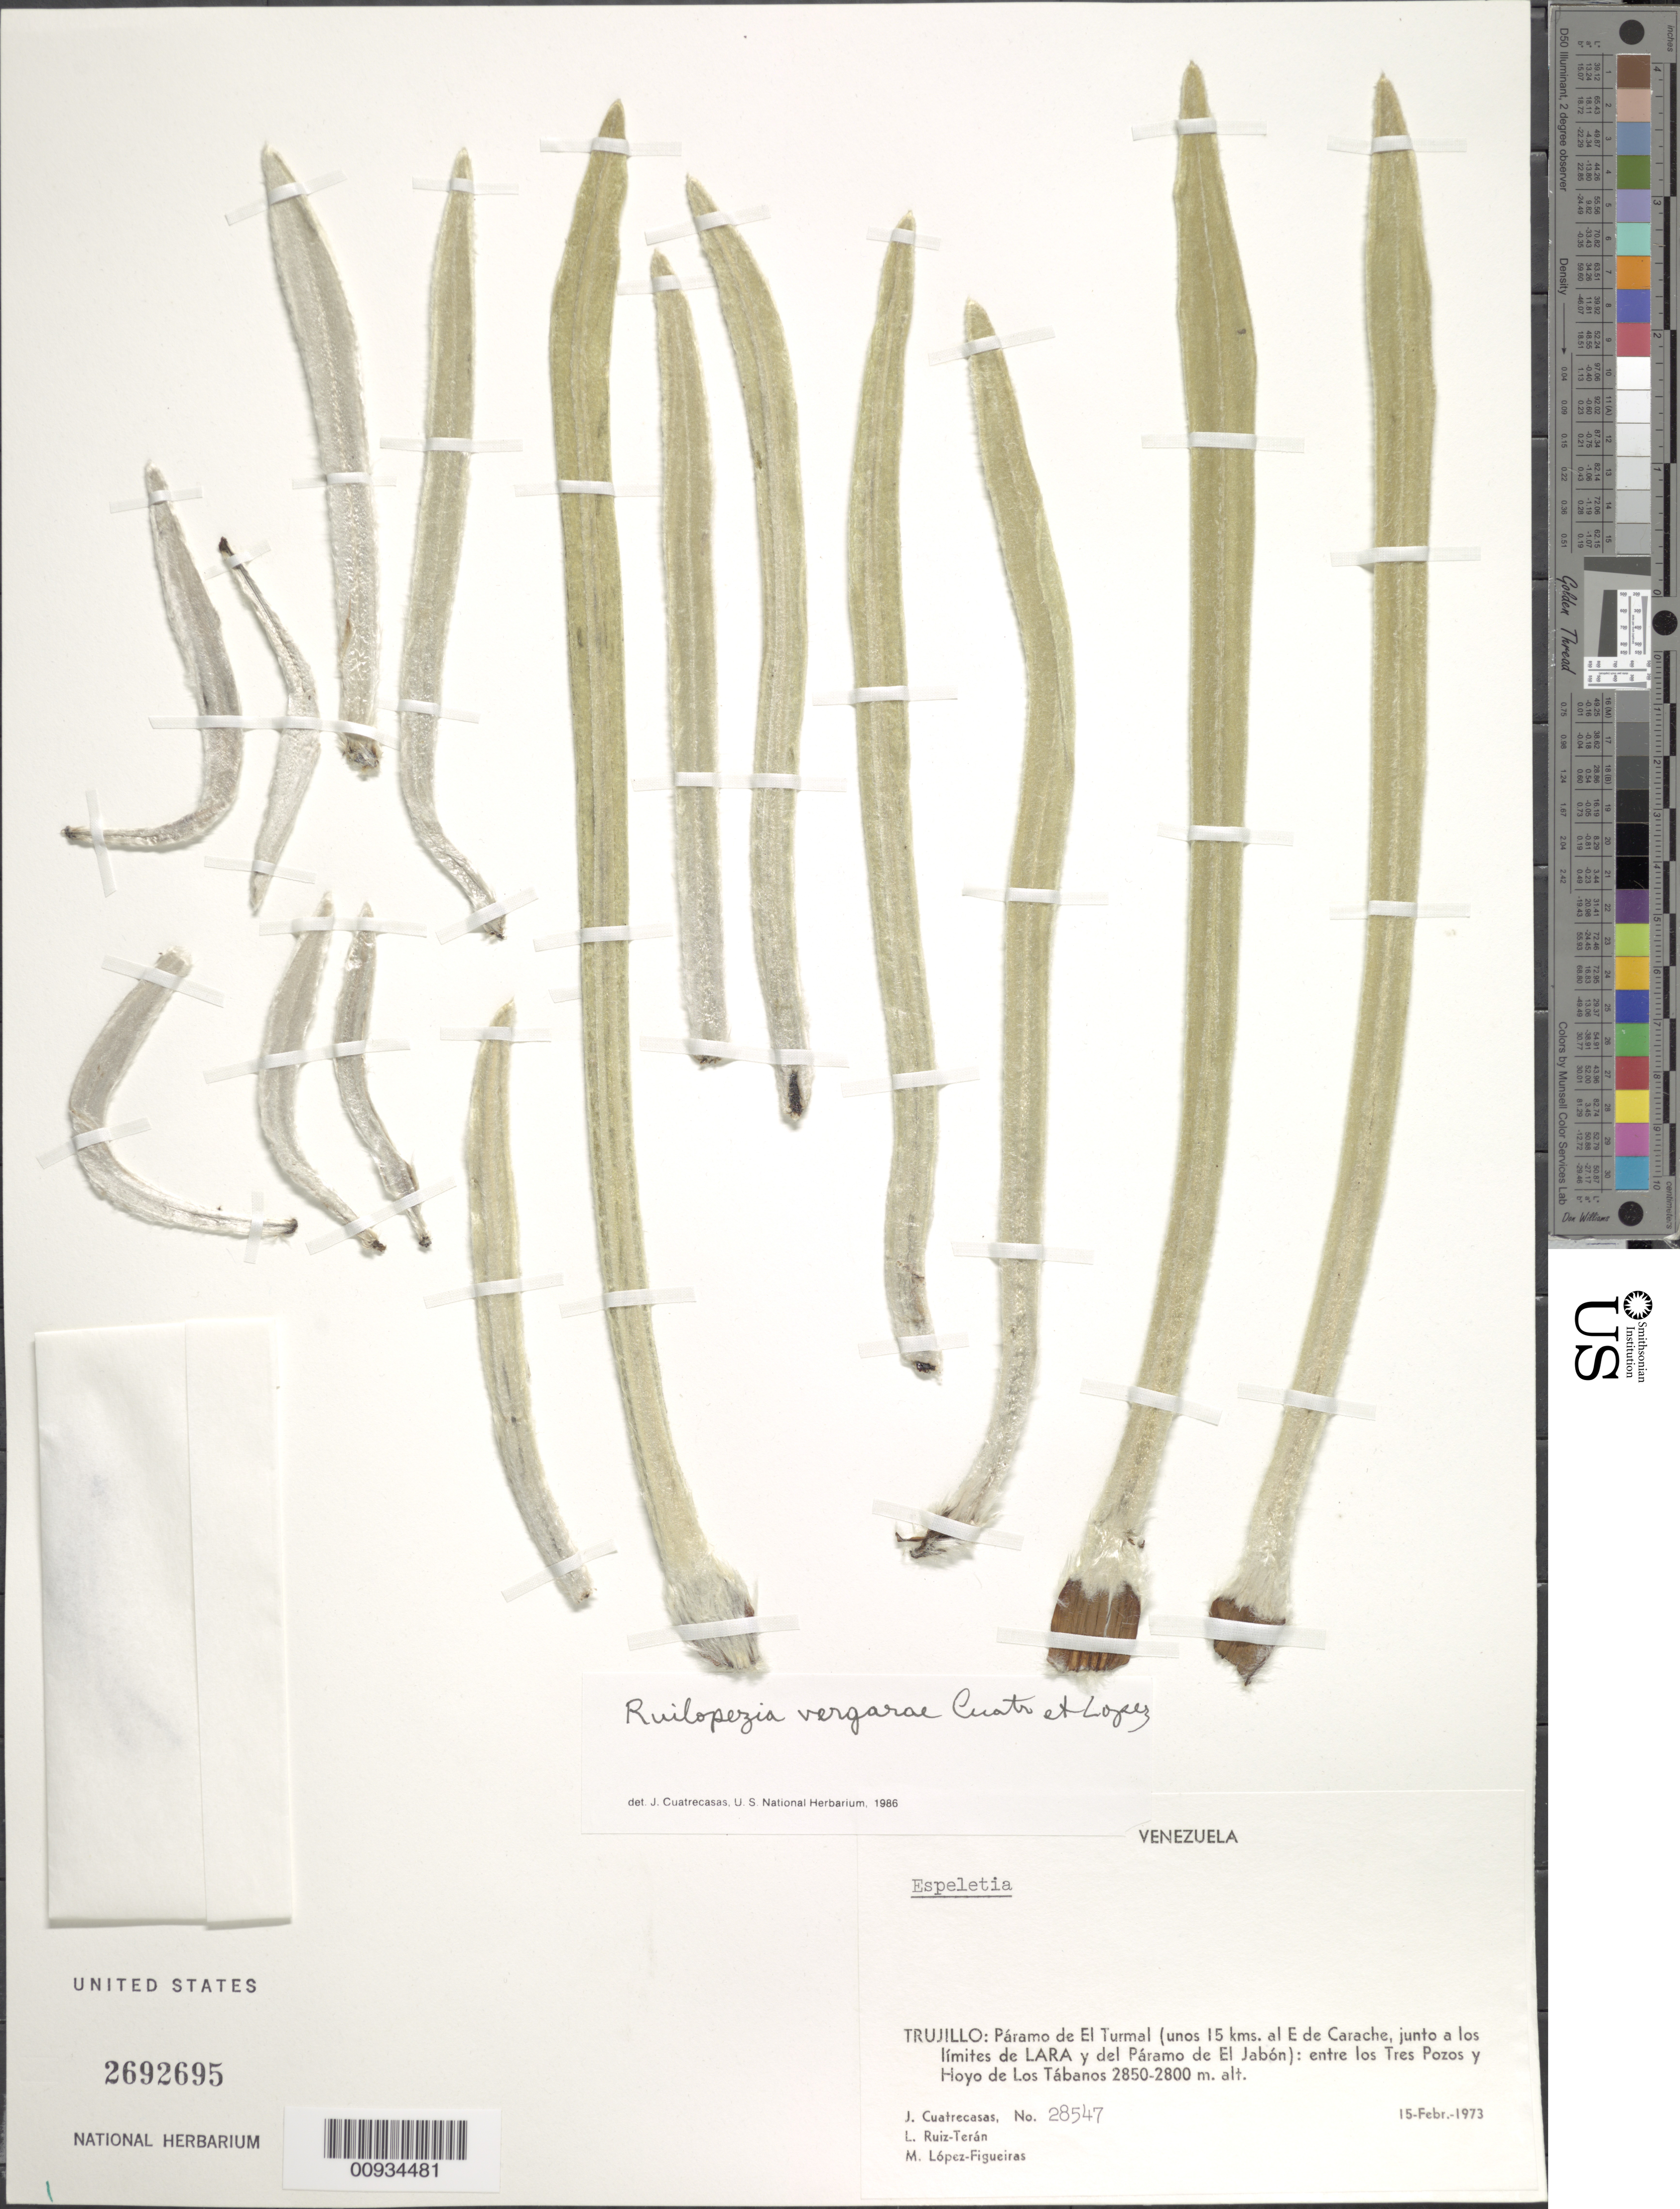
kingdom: Plantae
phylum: Tracheophyta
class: Magnoliopsida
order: Asterales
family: Asteraceae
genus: Ruilopezia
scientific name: Ruilopezia vergarae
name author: Cuatrec. & López Fig.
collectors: J. Cuatrecasas, L. E. Ruíz-Terán & M. López Figueiras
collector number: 28547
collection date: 1973-02-15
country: Venezuela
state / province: Trujillo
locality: Paramo de El Turmal (unos 15 kms al E de Carache, junto a los limites de Lara y del Paramo de El Jabon), entre los Tres Pozos y Hoyo de Los Tabanos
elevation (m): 2800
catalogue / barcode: US 2692695